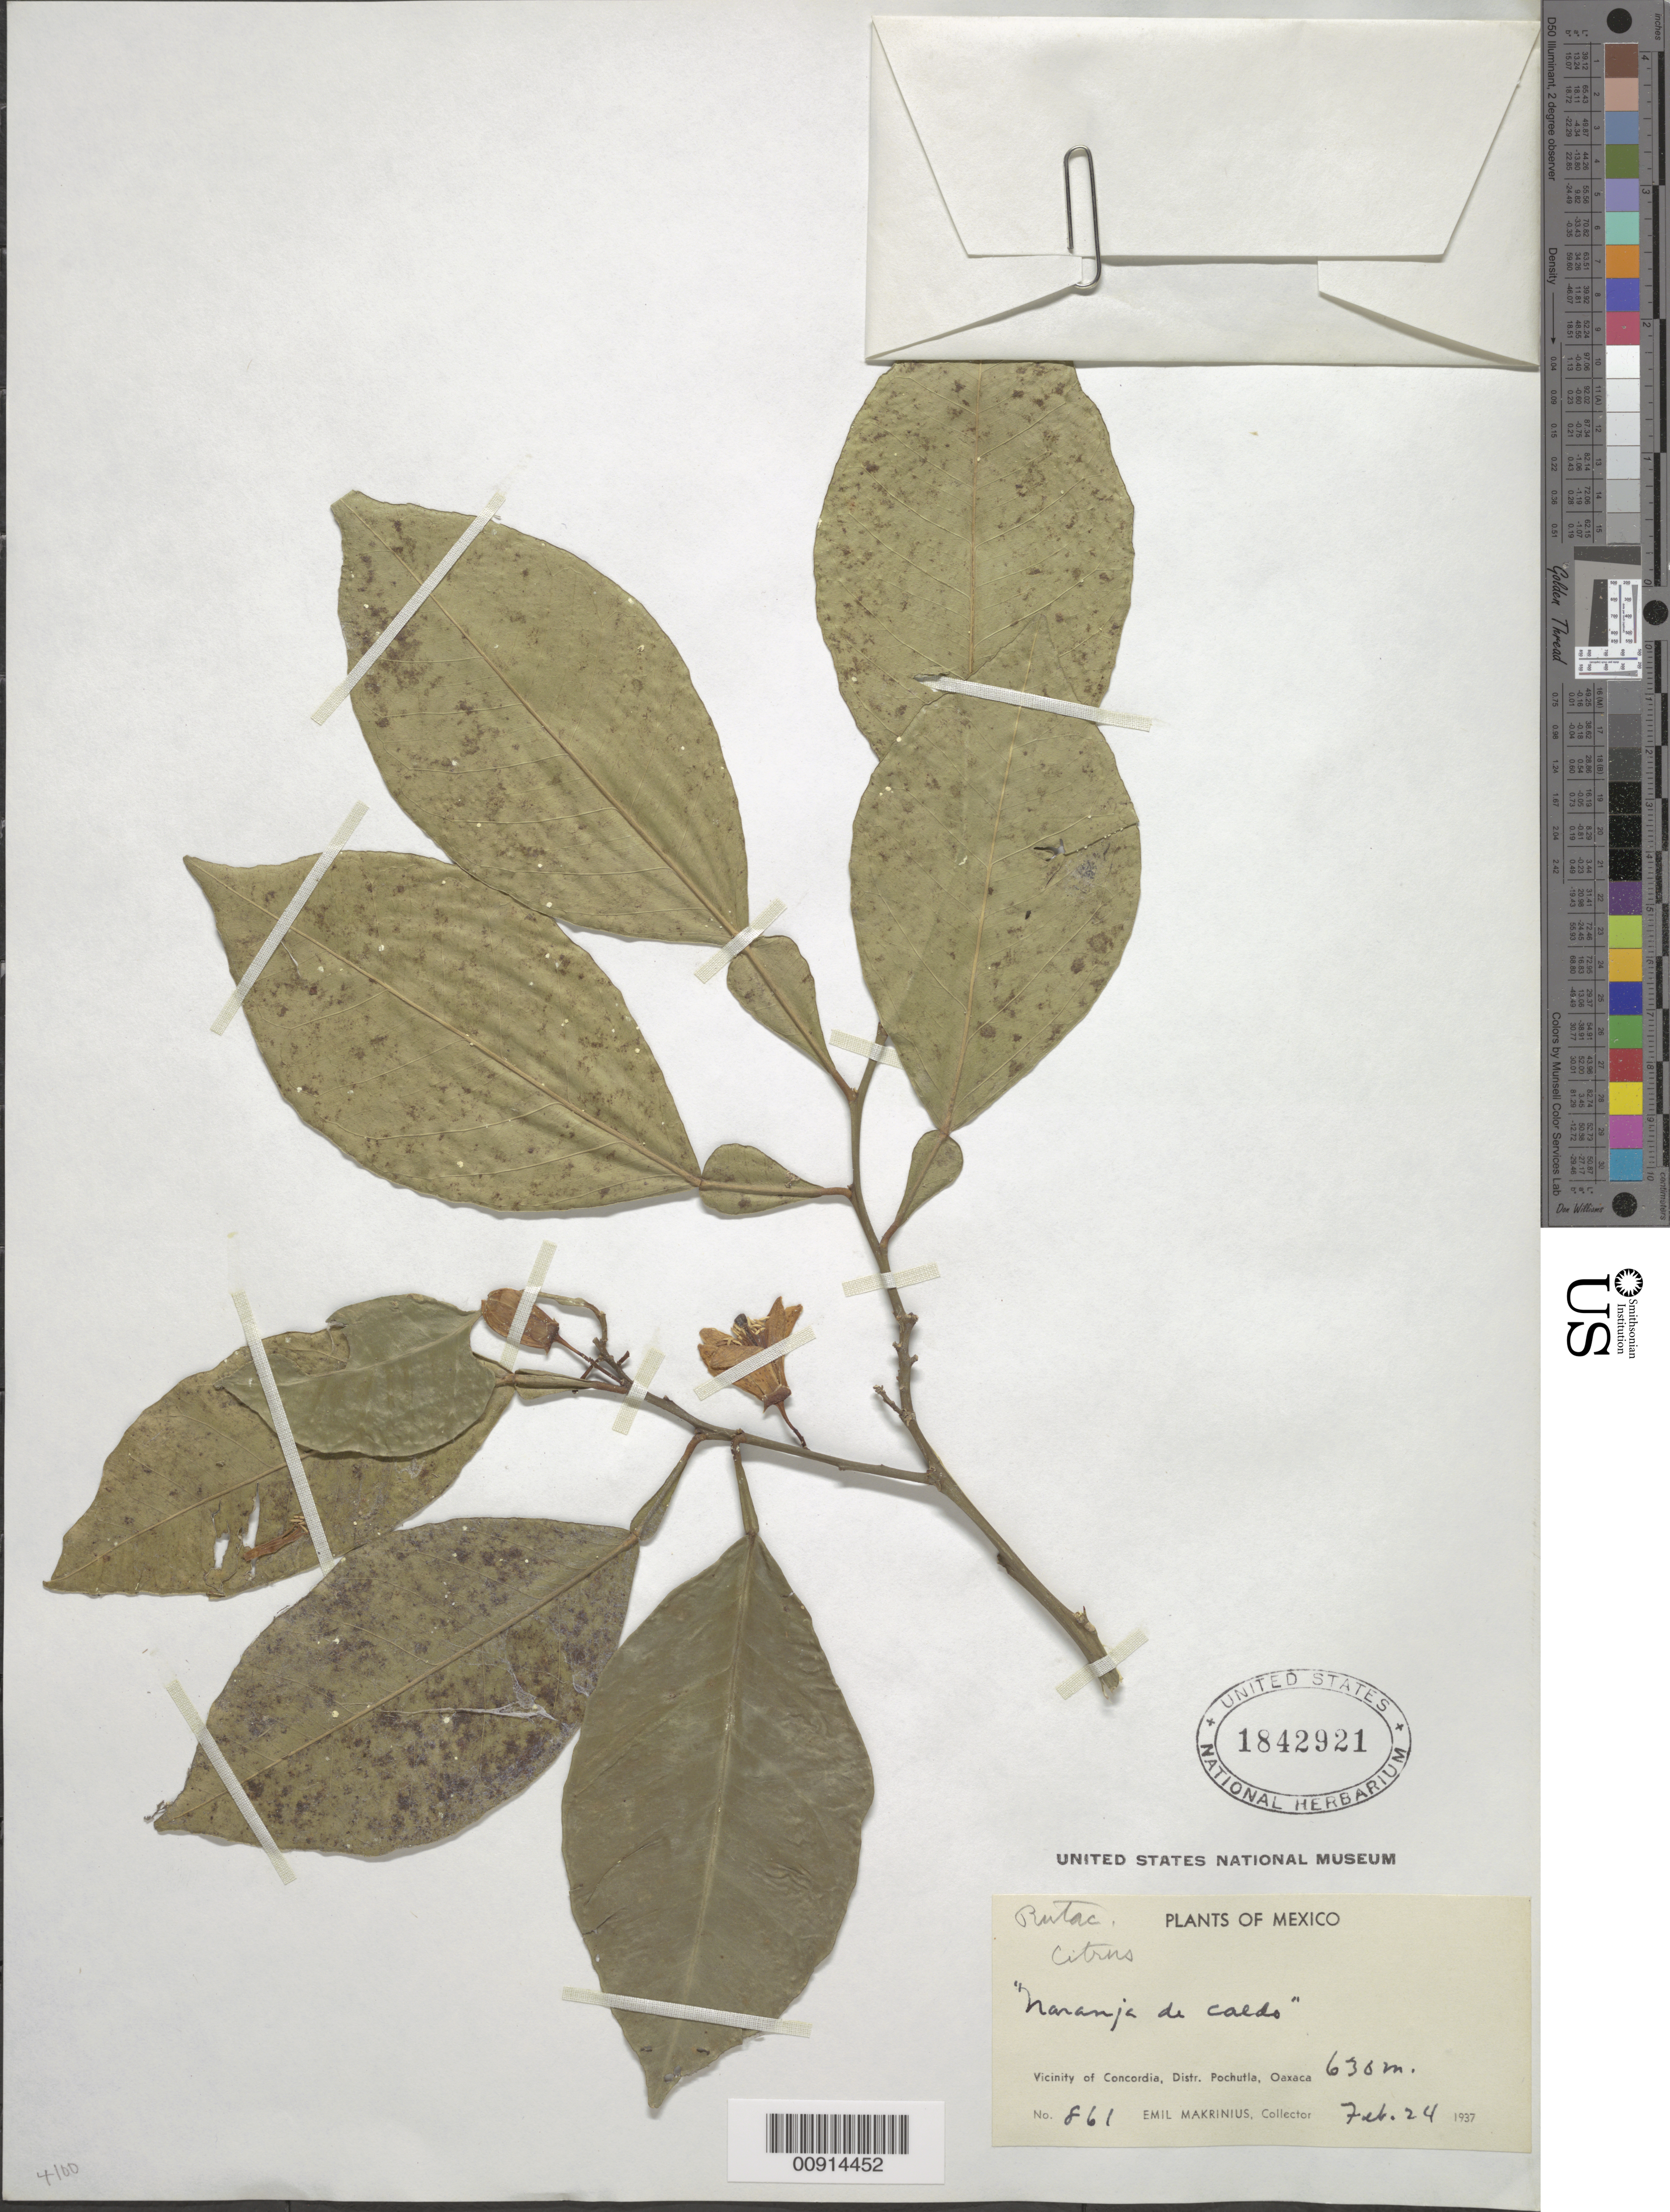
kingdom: Plantae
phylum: Tracheophyta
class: Magnoliopsida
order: Sapindales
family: Rutaceae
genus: Citrus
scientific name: Citrus sp.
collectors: E. Makrinius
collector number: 861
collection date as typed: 24 Feb 1937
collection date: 1937-02-24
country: Mexico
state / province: Oaxaca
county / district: Pochutla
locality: Vicinity of Concordia, Distr. Pochutla, Oaxaca.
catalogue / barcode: US 1842921